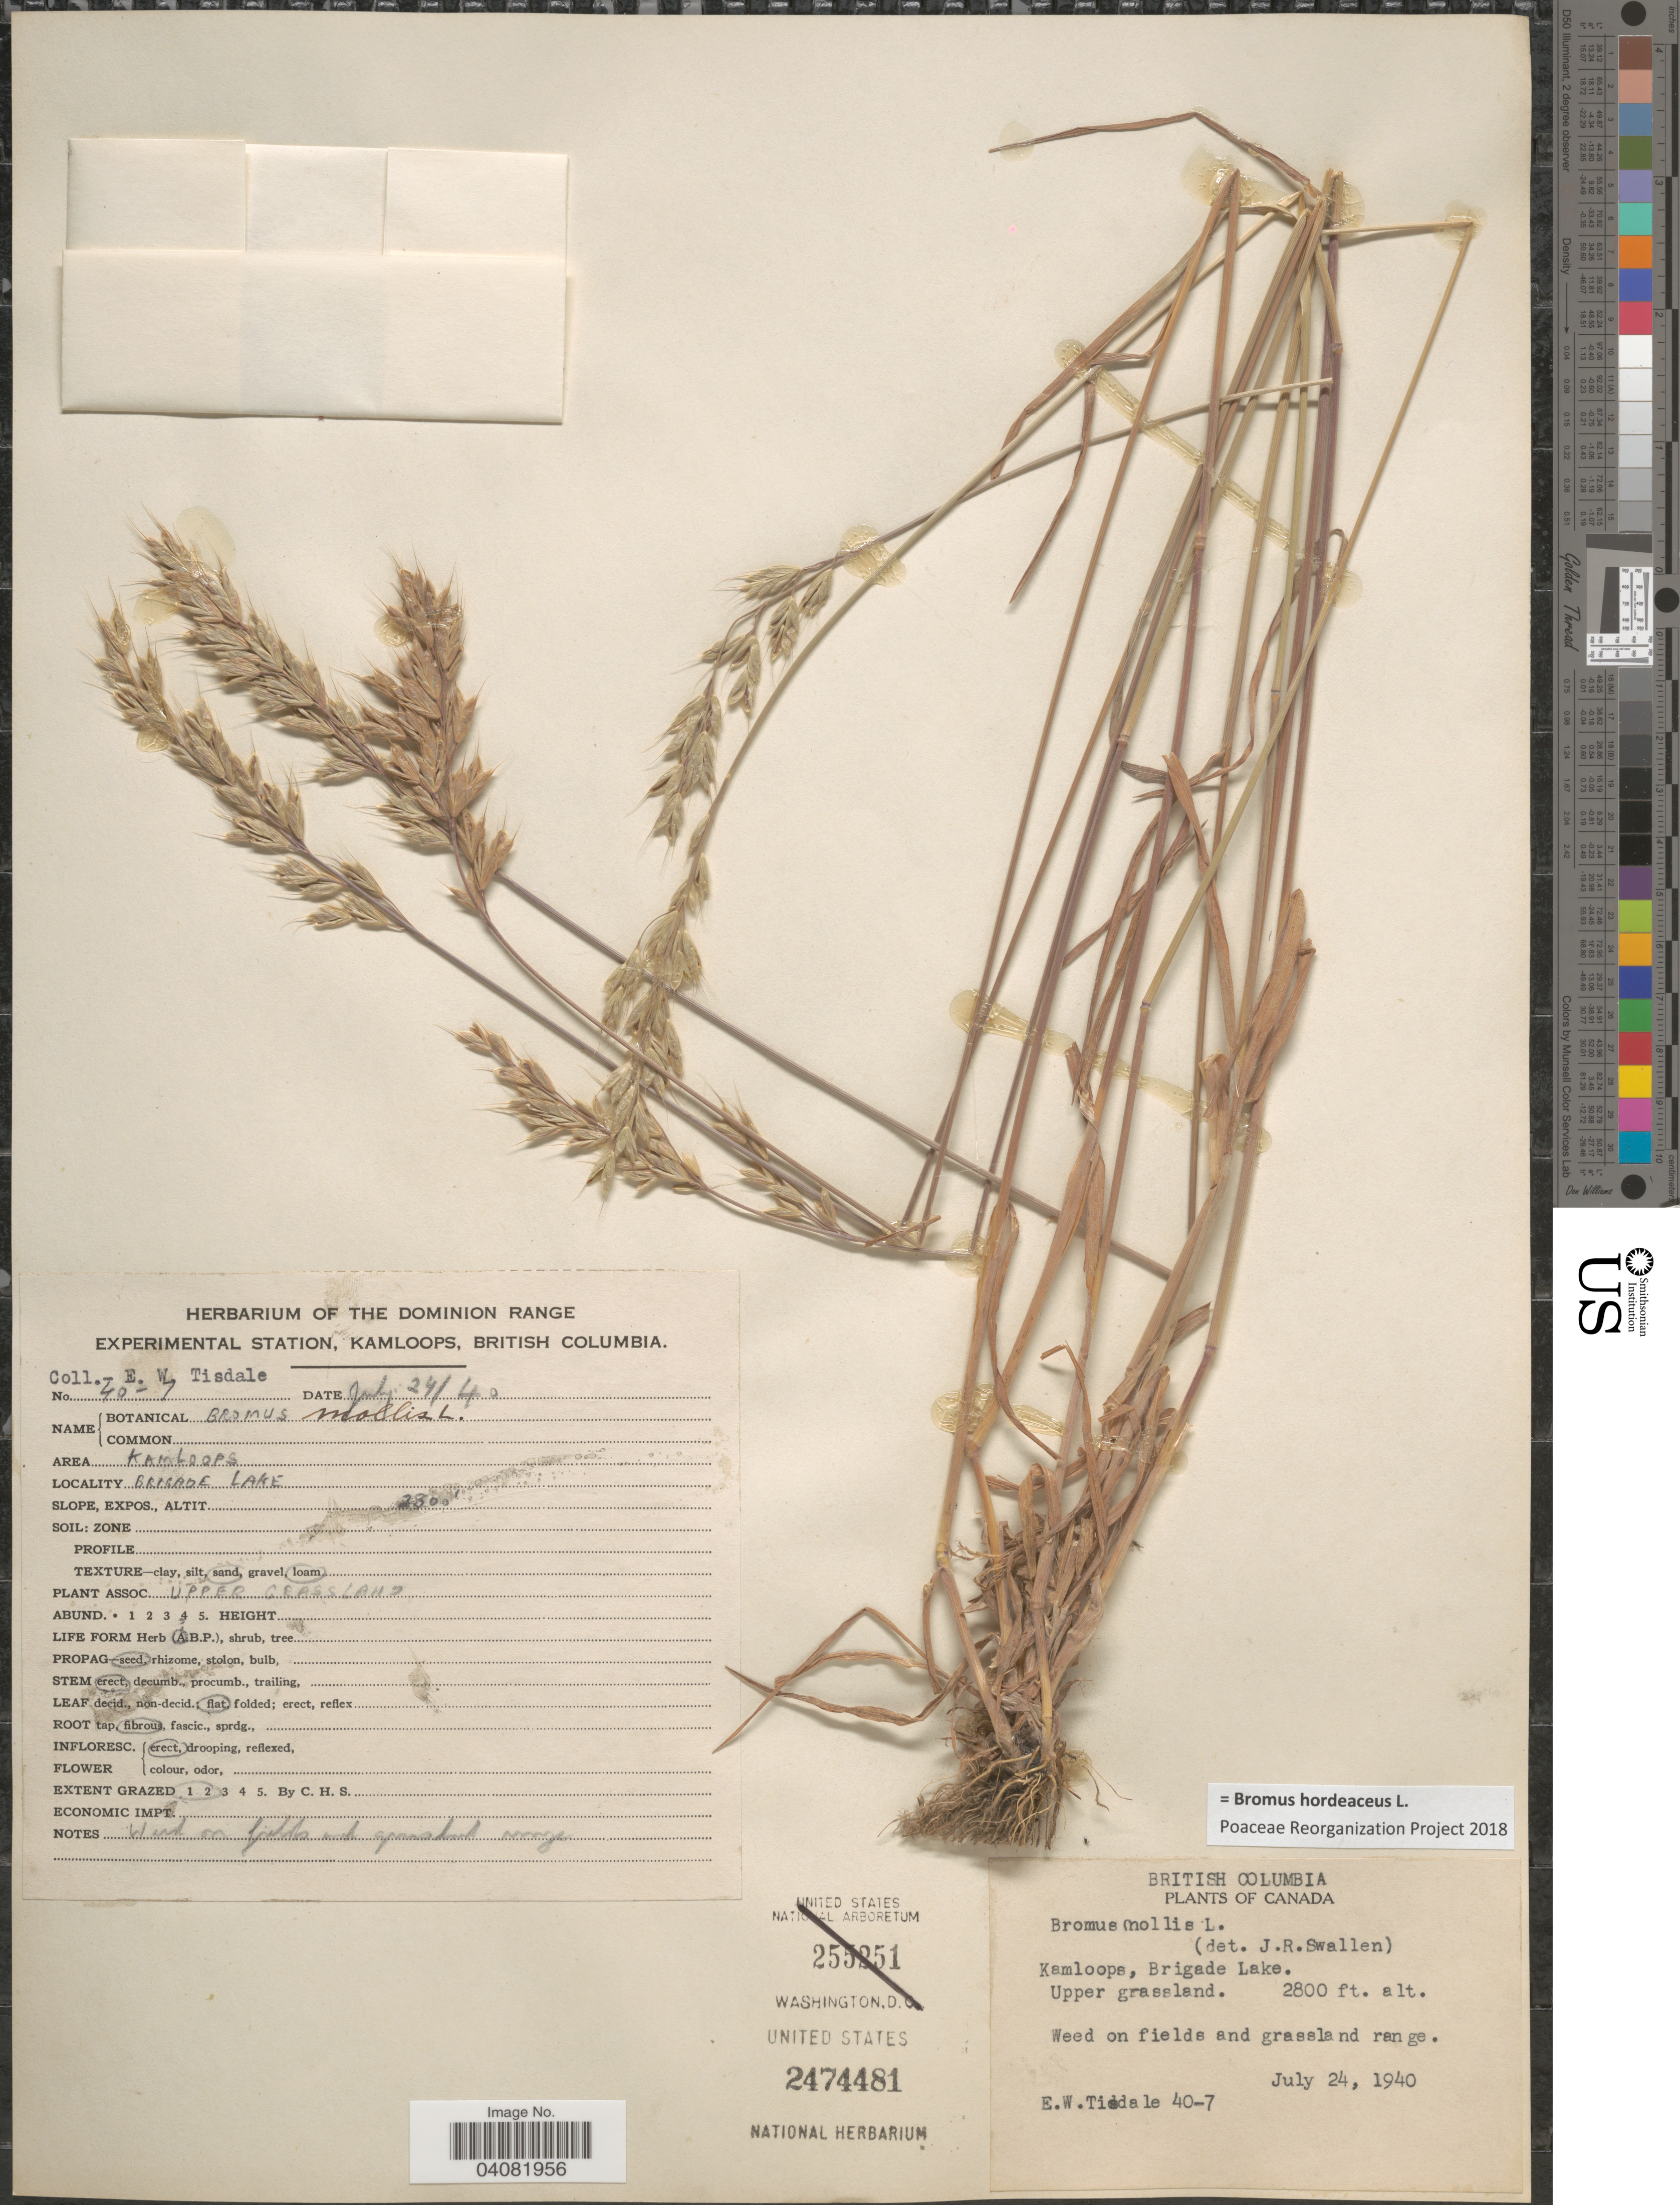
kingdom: Plantae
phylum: Tracheophyta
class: Liliopsida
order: Poales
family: Poaceae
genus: Bromus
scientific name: Bromus hordeaceus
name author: L.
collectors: E. Tisdale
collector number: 40-7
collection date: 1940-07-24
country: Canada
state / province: British Columbia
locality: Experimental Station, Kamloops. Brigade Lake. Upper grassland. Weed on fields and grassland range.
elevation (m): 853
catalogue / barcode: US 2474481